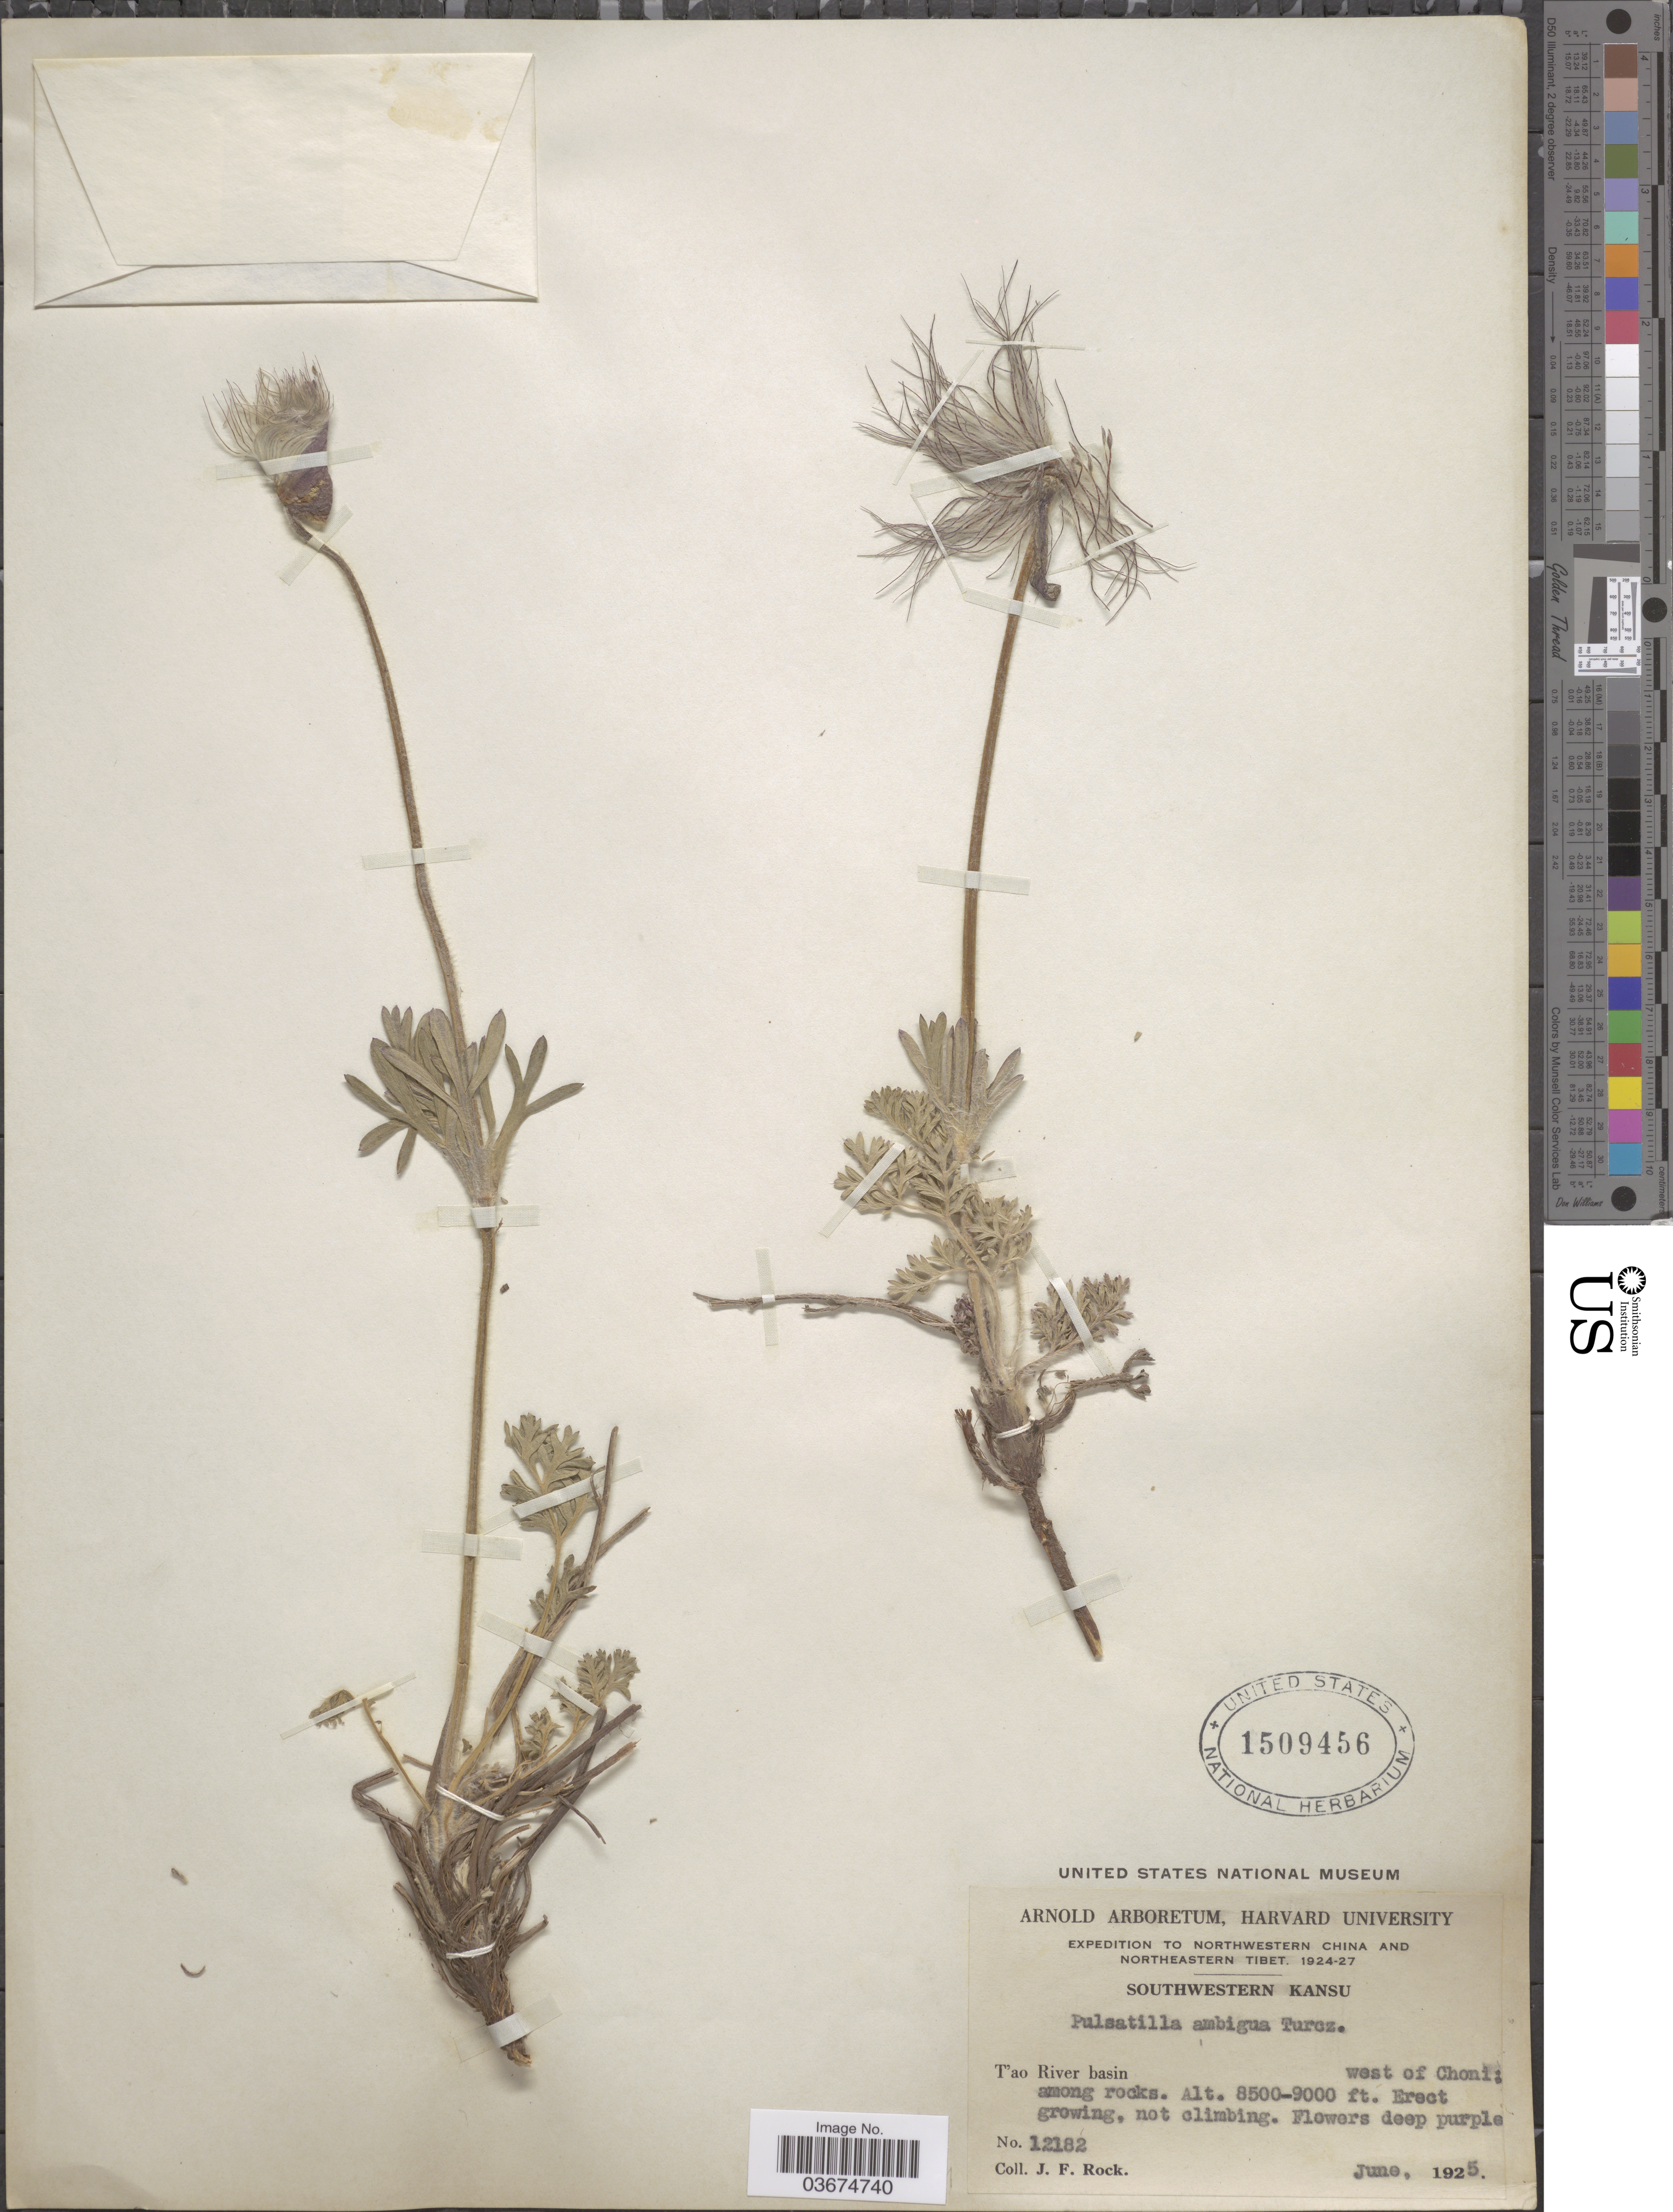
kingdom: Plantae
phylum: Tracheophyta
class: Magnoliopsida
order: Ranunculales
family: Ranunculaceae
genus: Pulsatilla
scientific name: Pulsatilla ambigua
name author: (Turcz. ex Hayek) Juz.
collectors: J. Rock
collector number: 12182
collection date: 1925-06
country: China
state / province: Gansu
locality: Northwestern China. Southwestern Kansu. T'ao River basin west of Choni.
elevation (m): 2591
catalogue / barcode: US 1509456